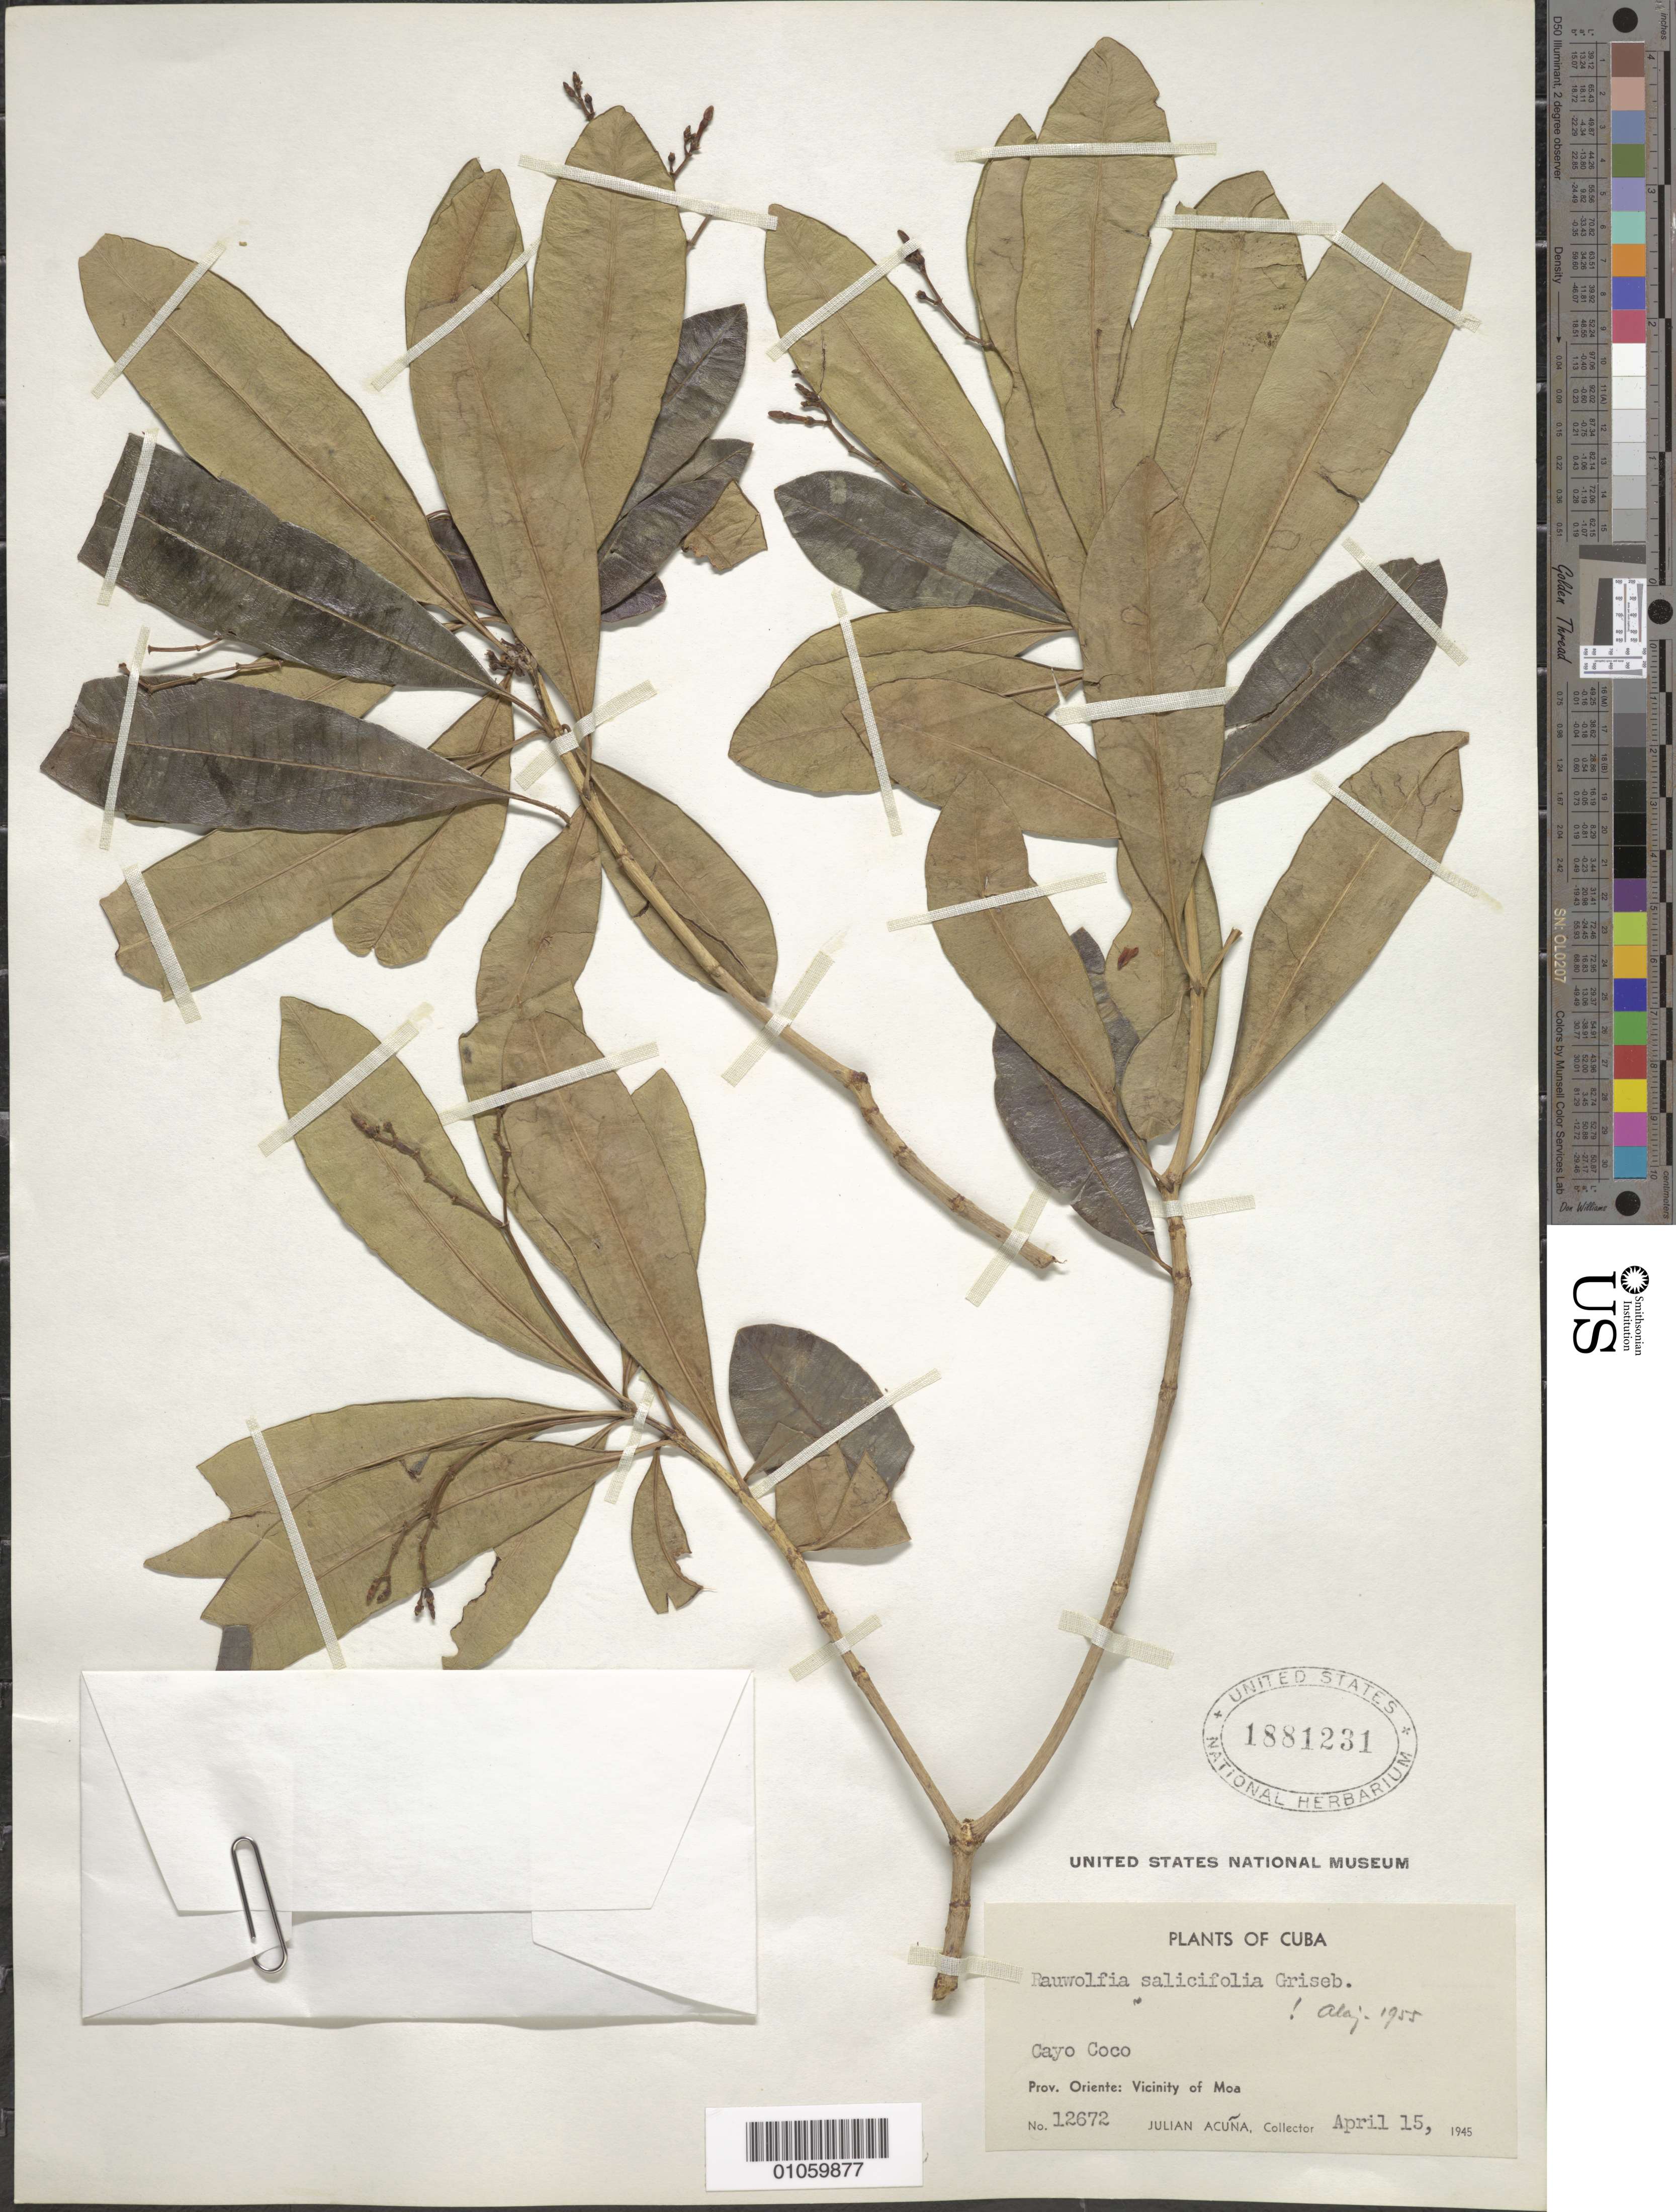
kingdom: Plantae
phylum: Tracheophyta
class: Magnoliopsida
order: Gentianales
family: Apocynaceae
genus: Rauvolfia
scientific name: Rauvolfia salicifolia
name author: Griseb.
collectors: J. Acuña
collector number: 12672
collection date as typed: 15 Apr 1945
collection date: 1945-04-15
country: Cuba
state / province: Holguin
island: Cuba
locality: Cayo Coco, Vicinity of Moa [Oriente]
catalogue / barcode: US 1881231